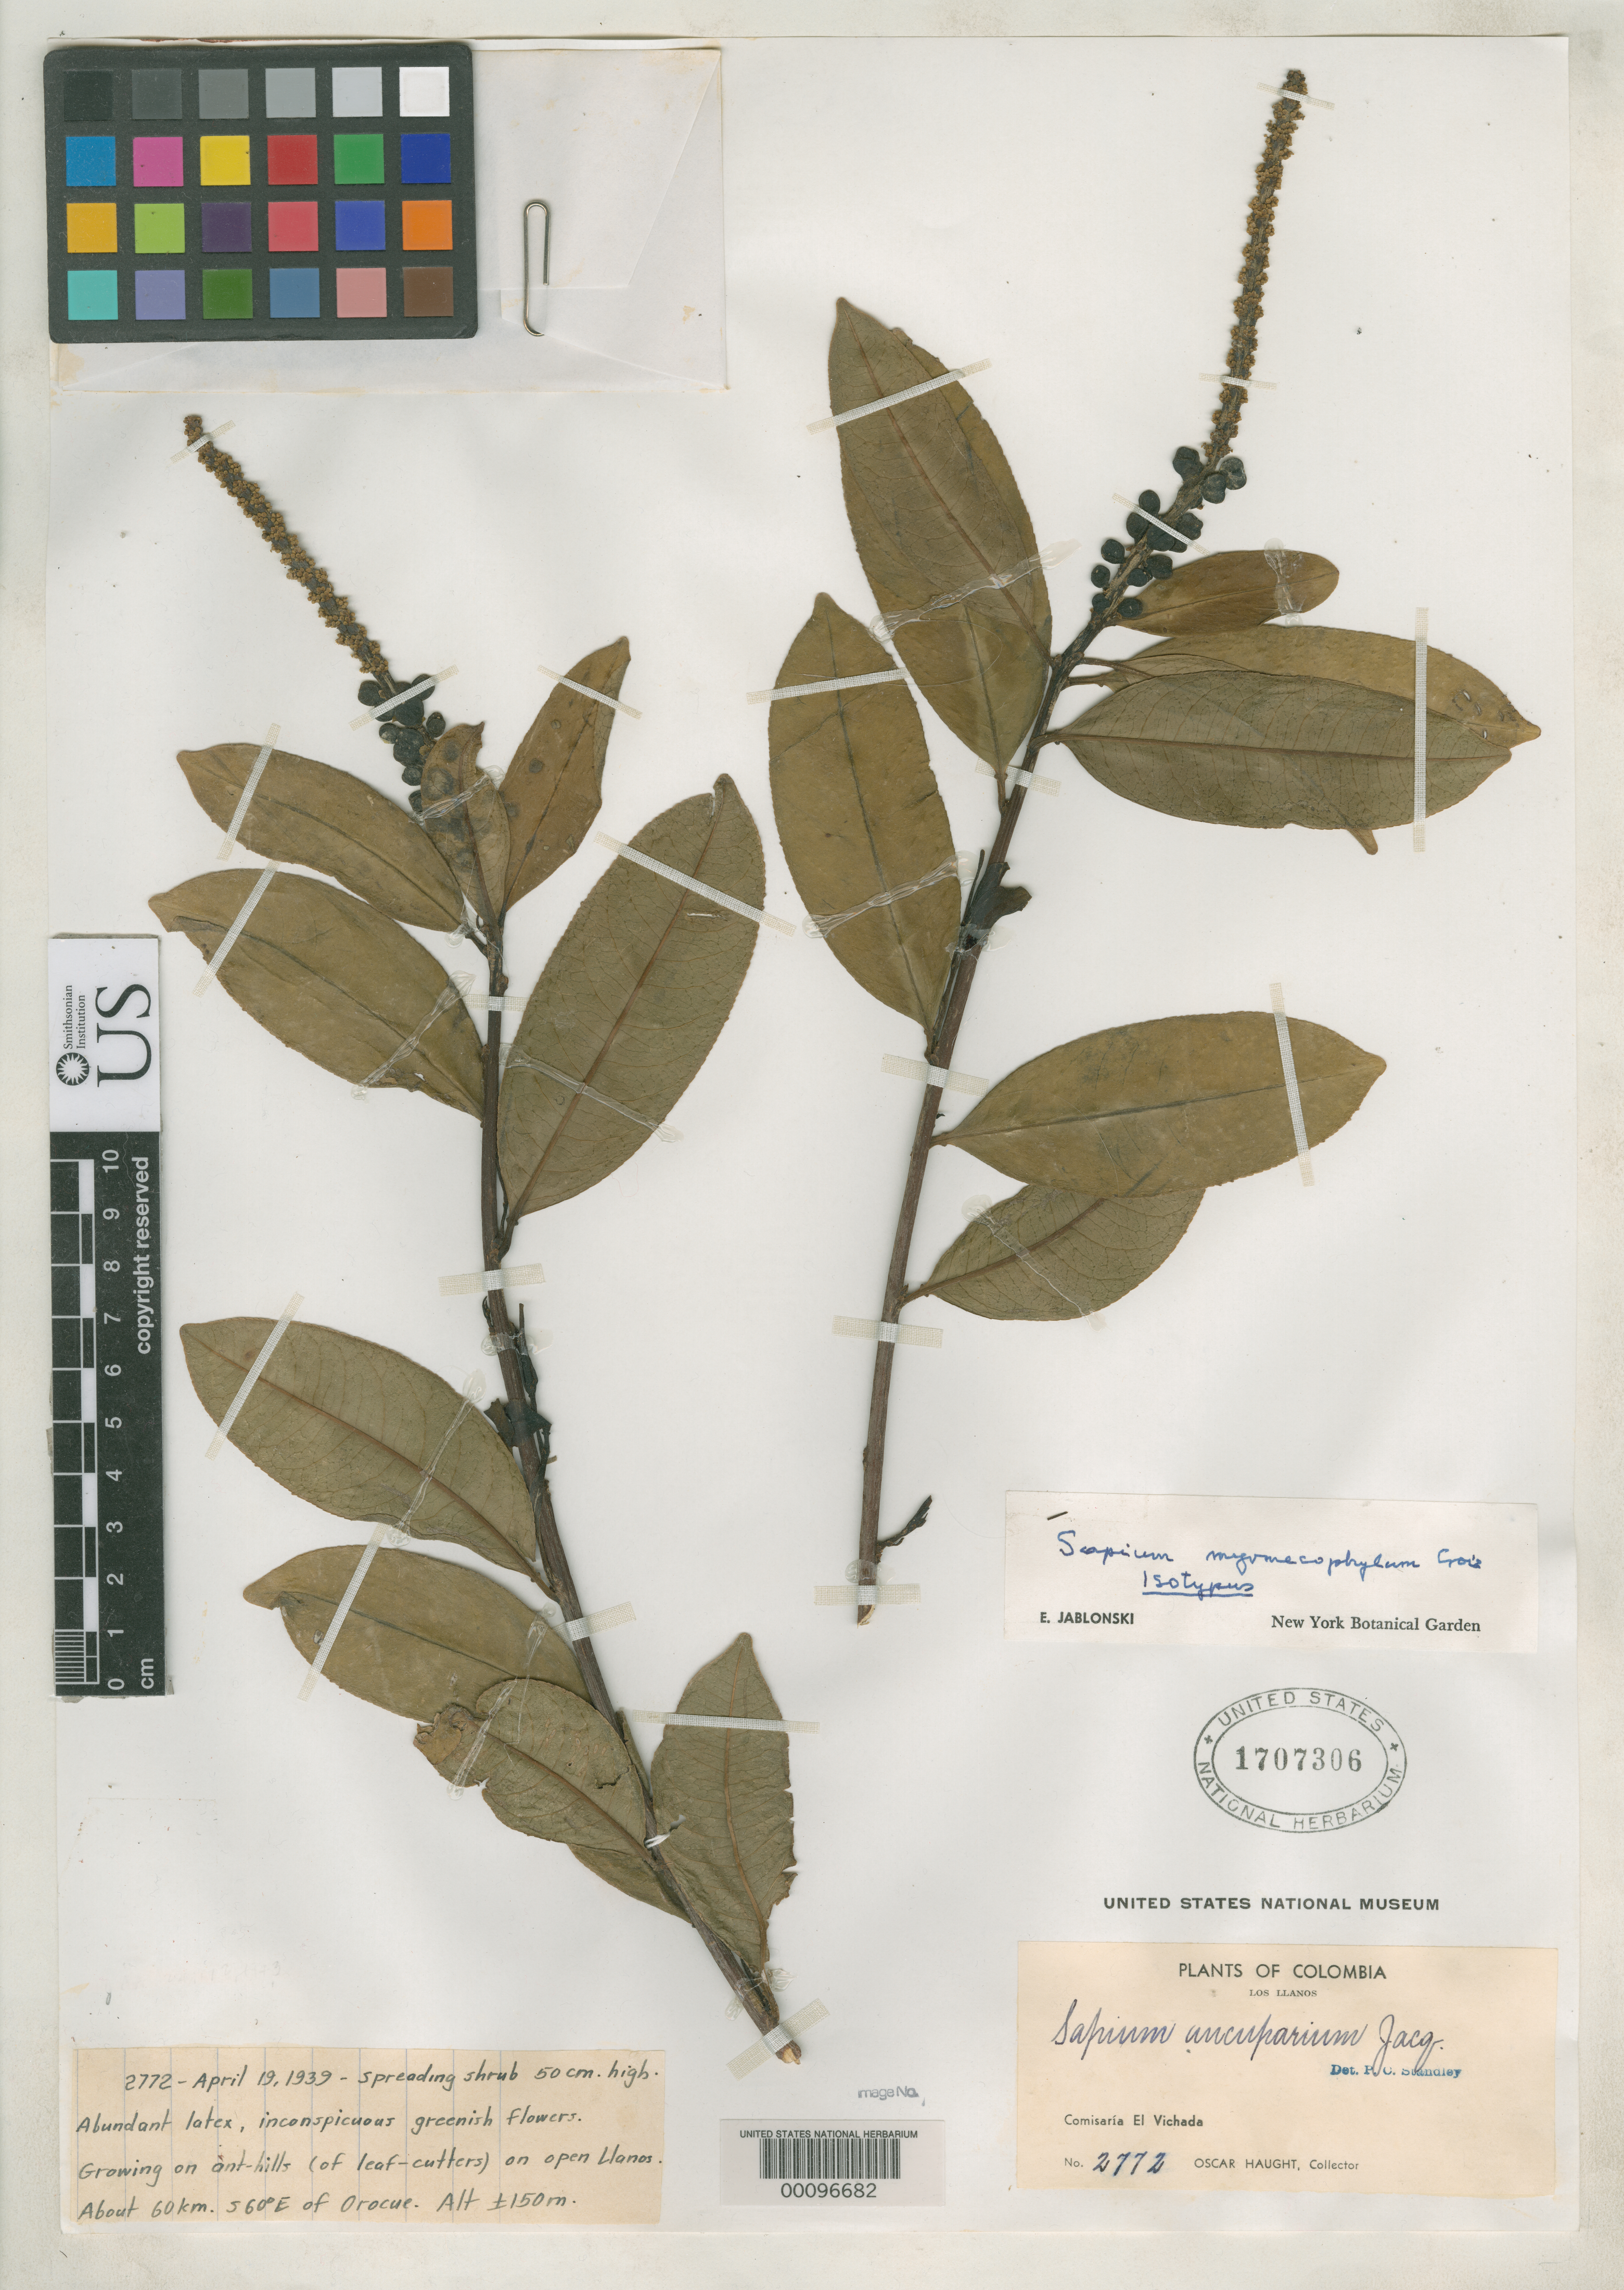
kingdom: Plantae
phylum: Tracheophyta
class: Magnoliopsida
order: Malpighiales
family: Euphorbiaceae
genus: Sapium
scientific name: Sapium myrmecophilum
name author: Croizat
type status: Isotype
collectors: O. L. Haught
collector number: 2772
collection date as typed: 19 Apr 1939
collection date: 1939-04-19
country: Colombia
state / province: Vichada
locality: Orocue.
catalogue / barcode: US 1707306